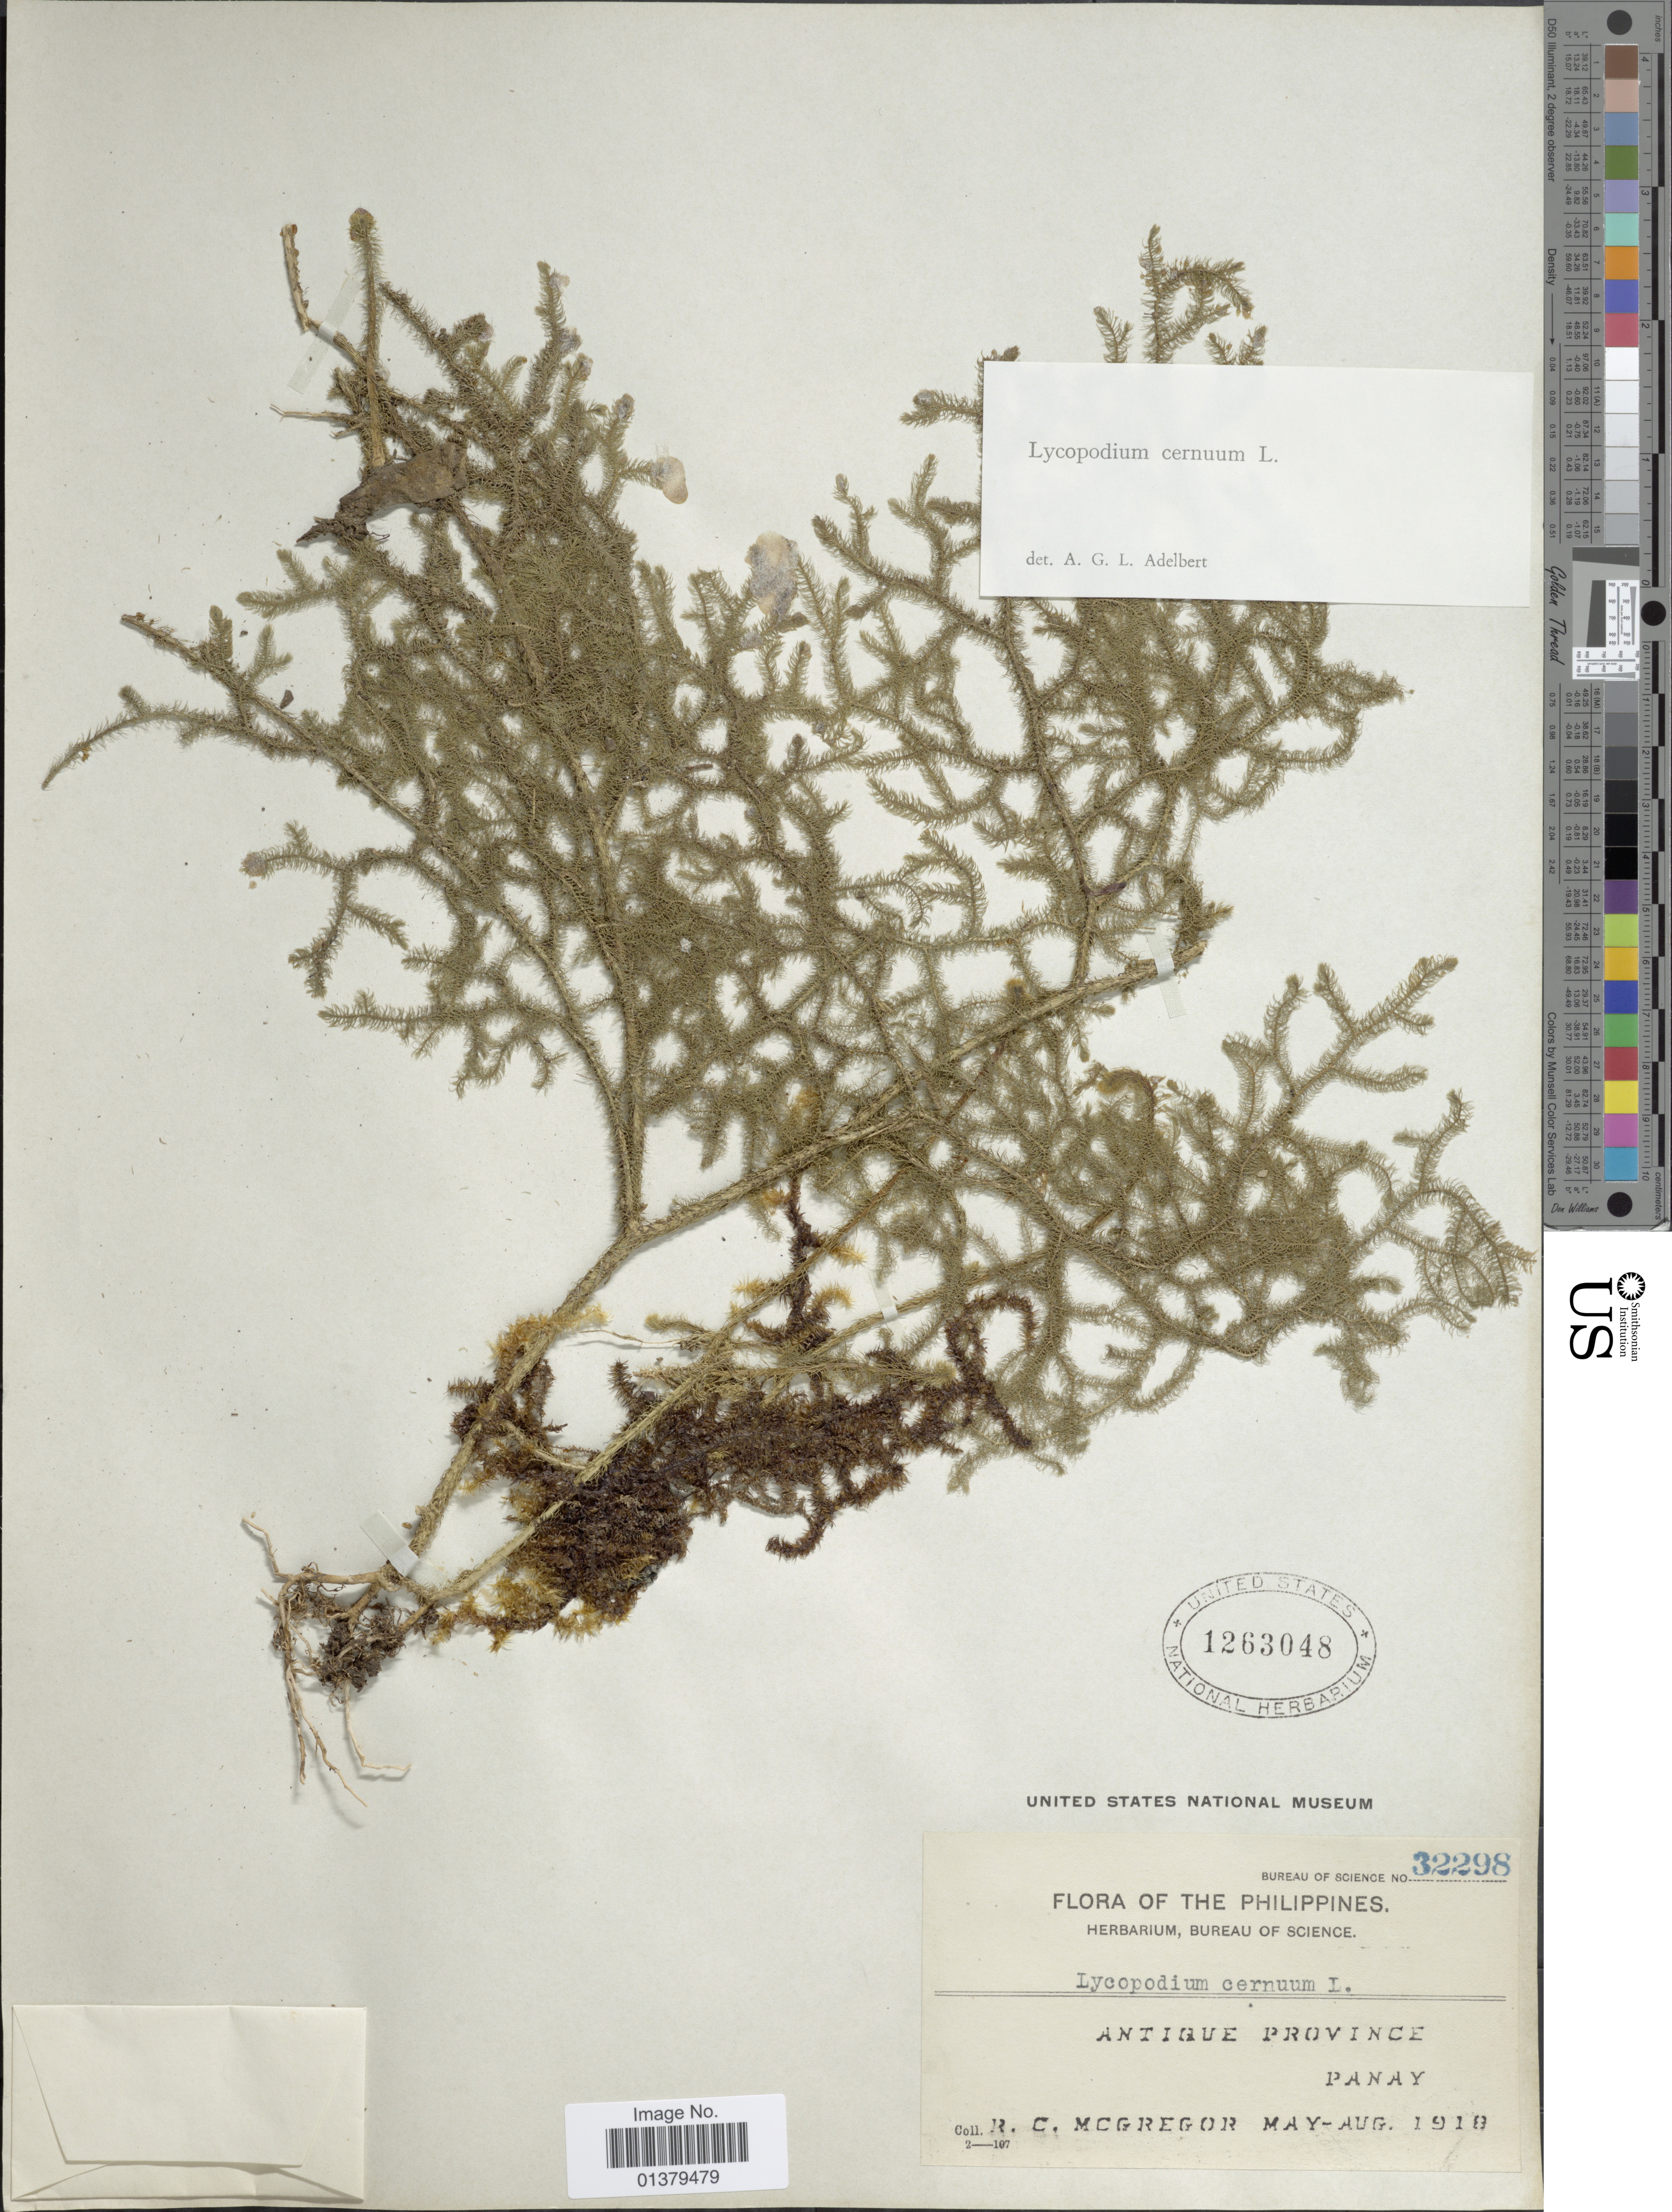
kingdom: Plantae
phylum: Tracheophyta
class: Lycopodiopsida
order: Lycopodiales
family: Lycopodiaceae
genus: Palhinhaea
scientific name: Palhinhaea cernua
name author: (L.) Vasc. & Franco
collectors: R. C. McGregor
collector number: Bureau of Science 32298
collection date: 1918-05/1918-08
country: Philippines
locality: Antique Province Panay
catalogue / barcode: US 1263048